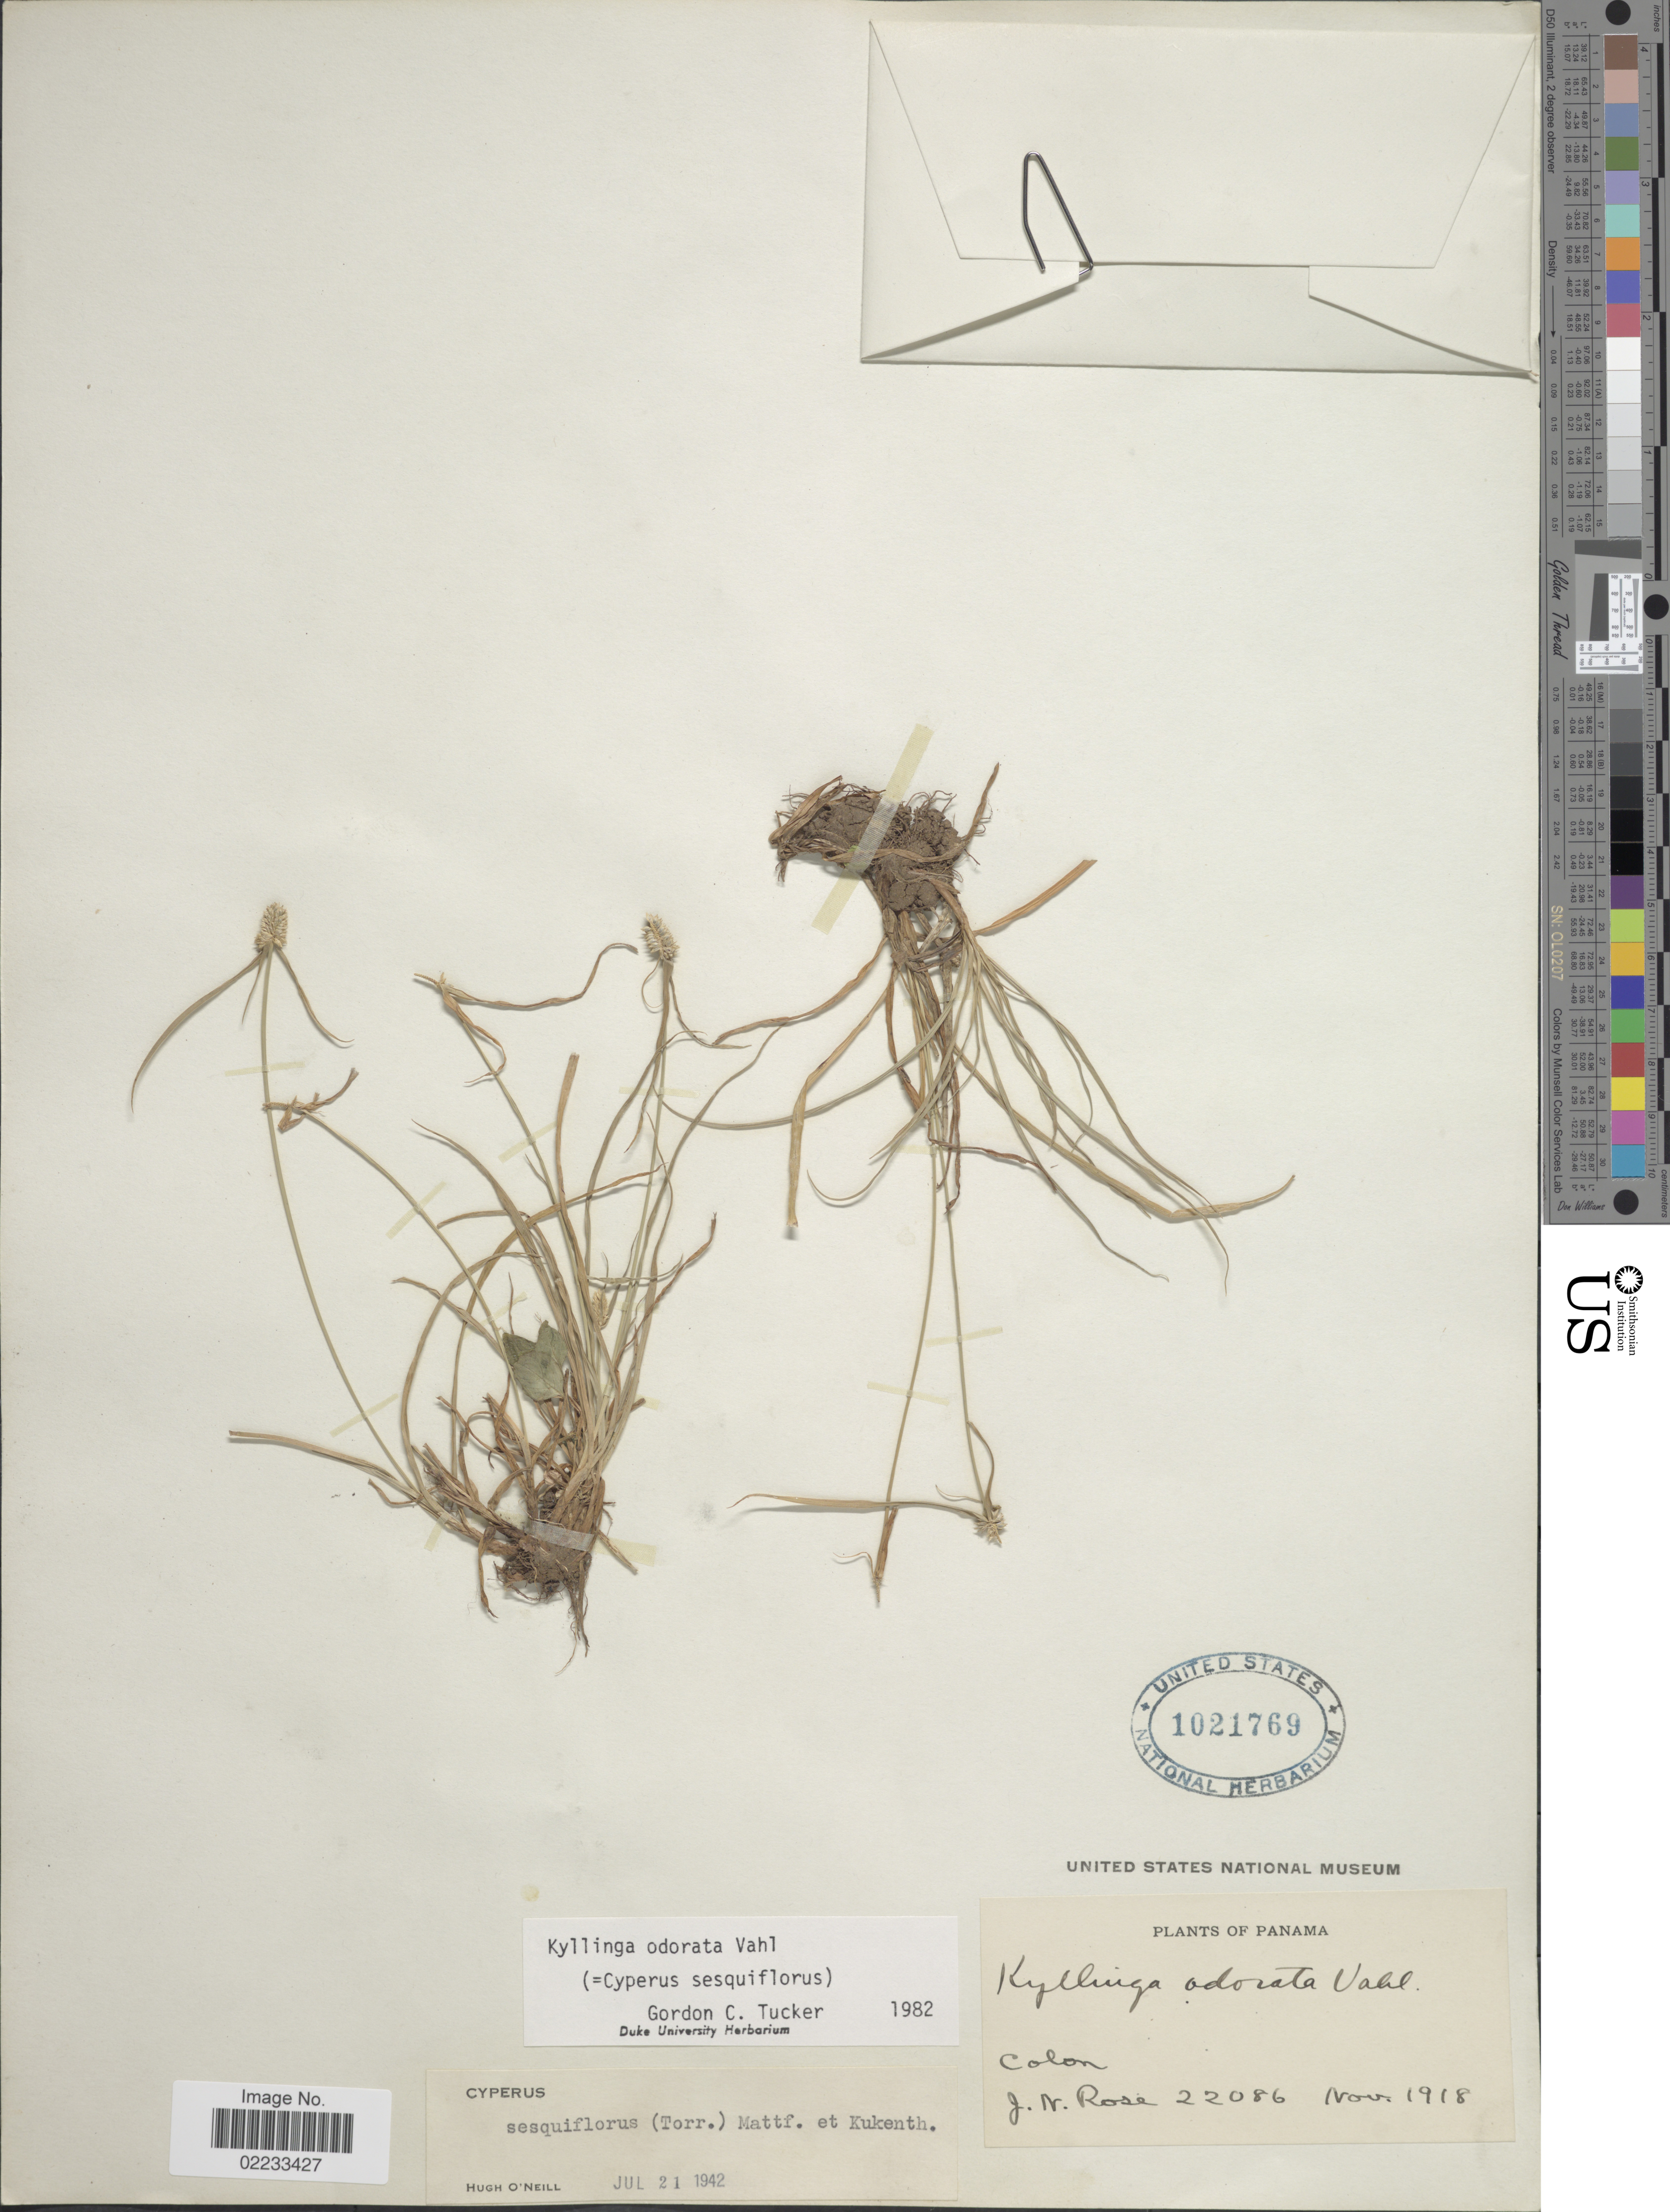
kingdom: Plantae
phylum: Tracheophyta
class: Liliopsida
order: Poales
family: Cyperaceae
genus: Cyperus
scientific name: Cyperus sesquiflorus subsp. sesquiflorus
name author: (Torr.) Mattf. & Kük.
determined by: Strong, M. T., (US), Smithsonian Institution - National Museum of Natural History (UNITED STATES)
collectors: J. N. Rose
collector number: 22086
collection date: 1918-11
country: Panama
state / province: Colón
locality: Colon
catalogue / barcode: US 1021769